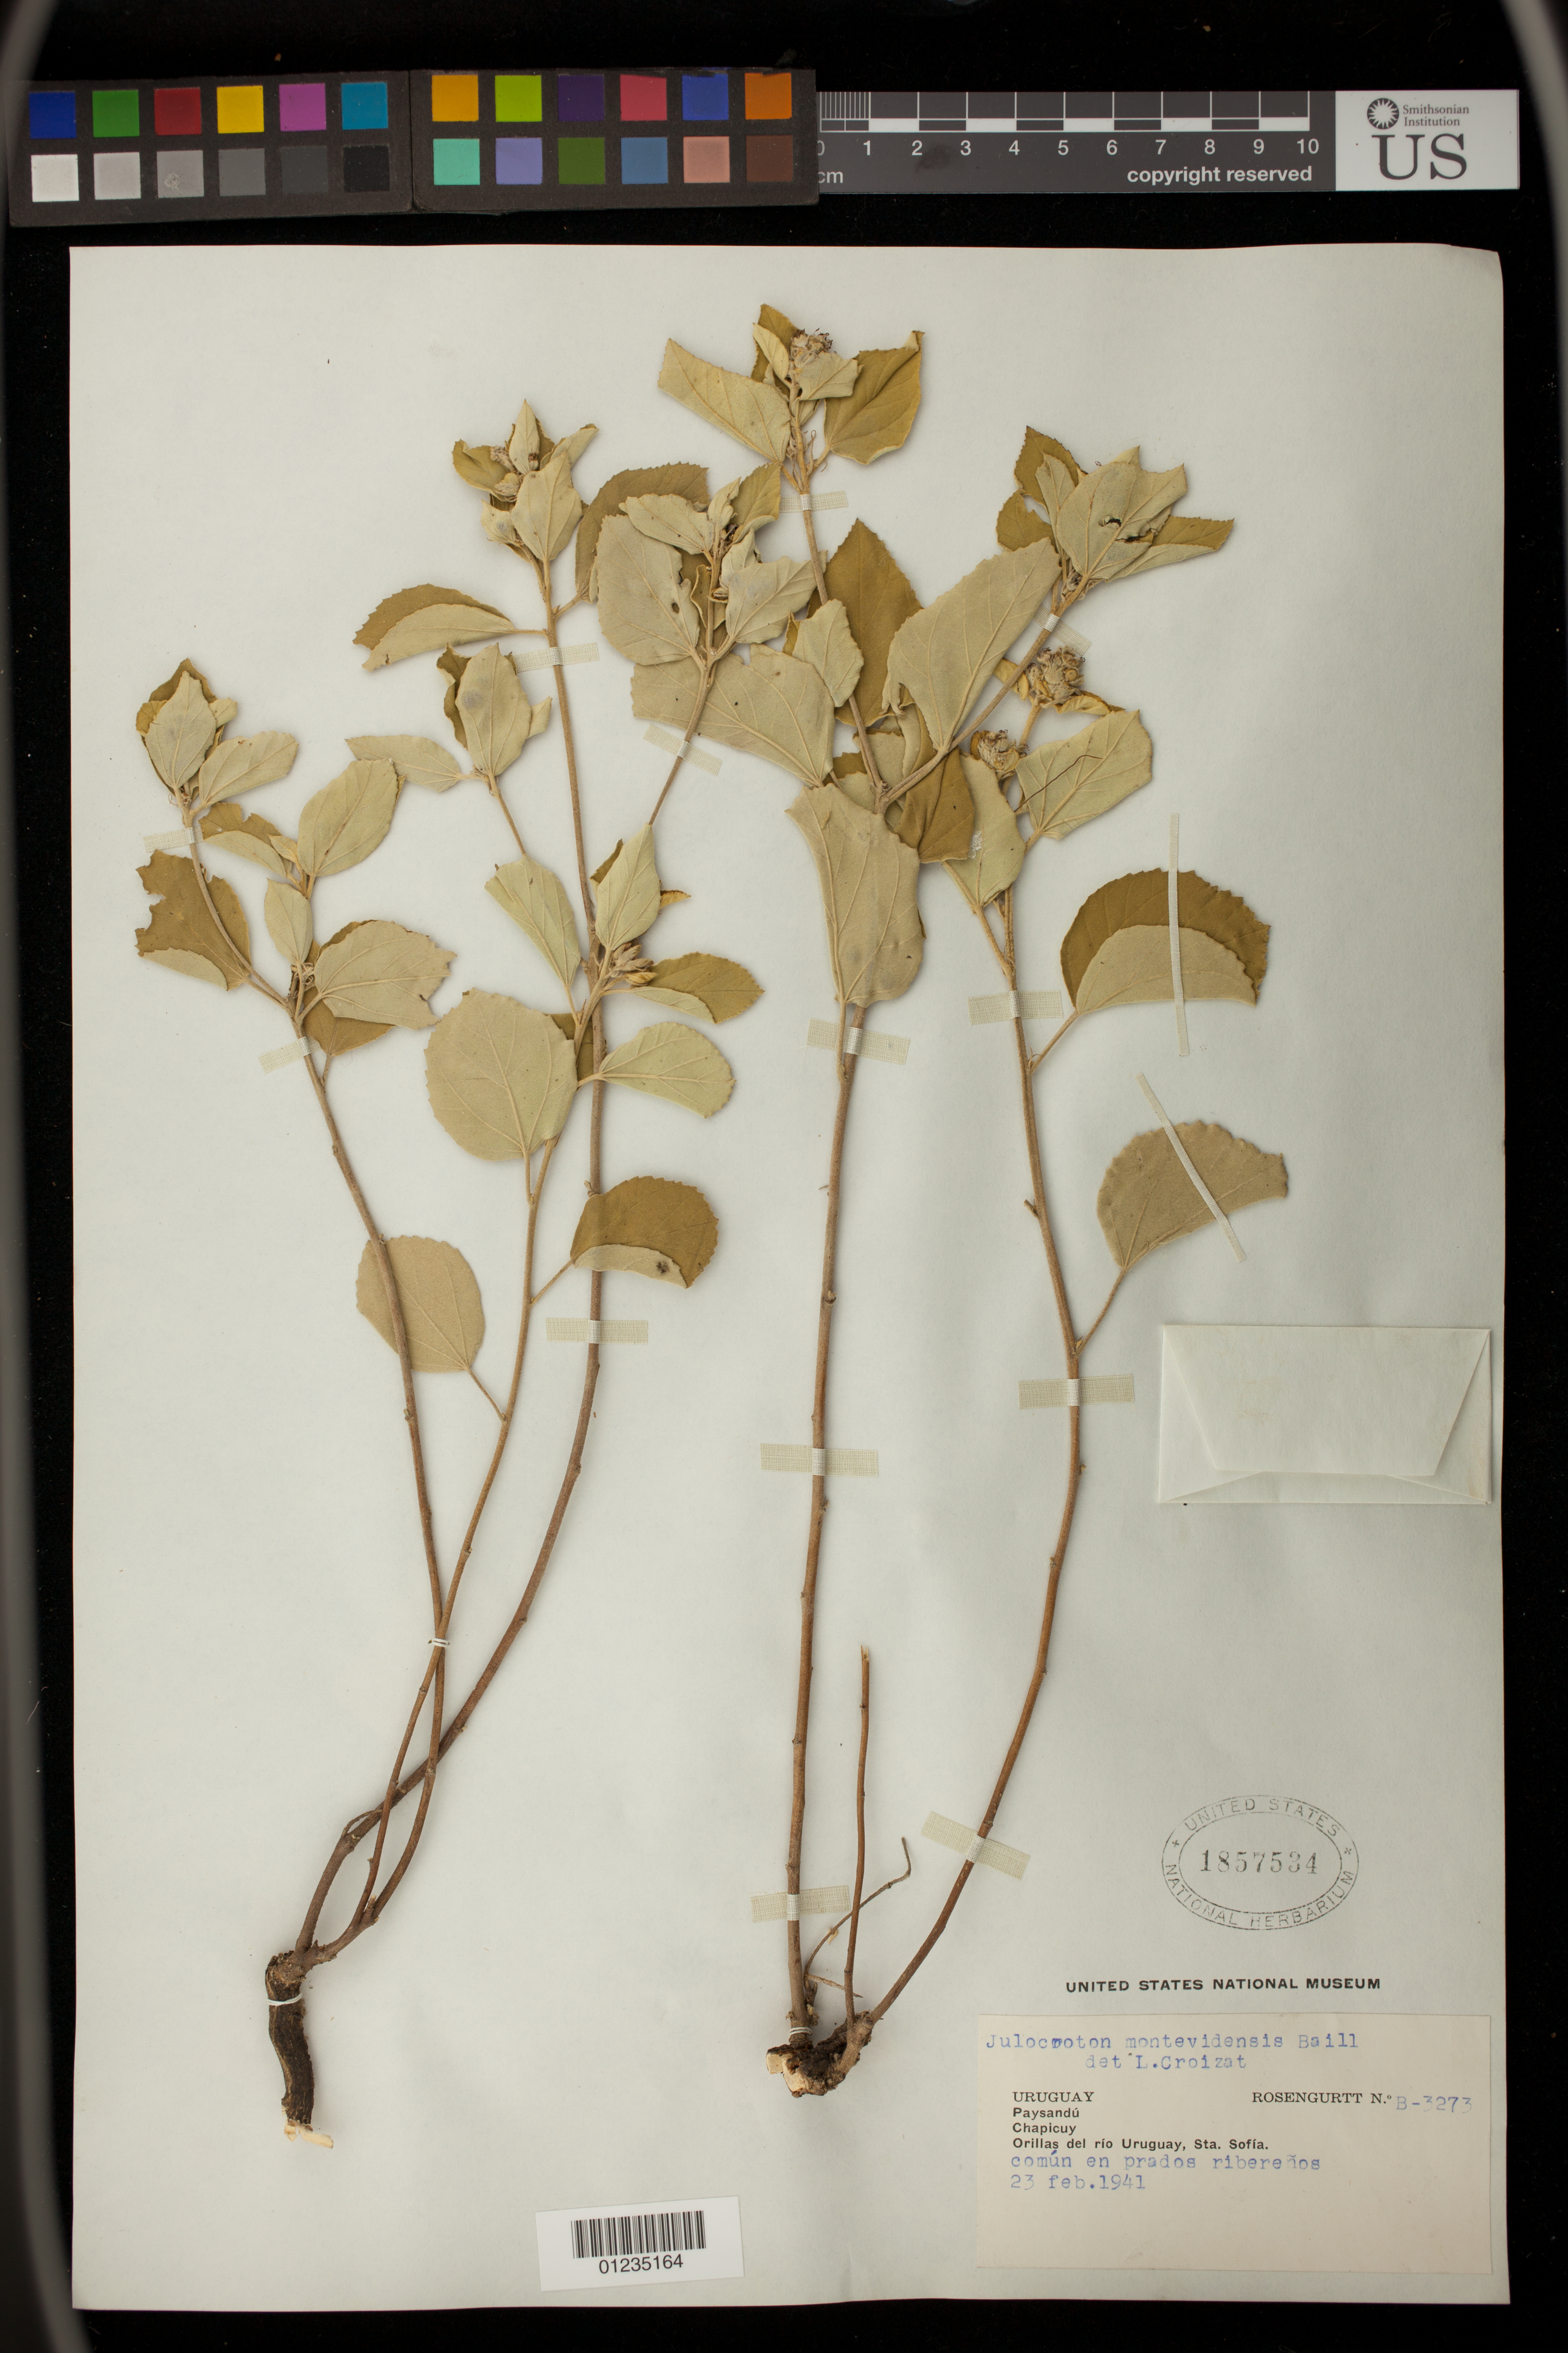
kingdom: Plantae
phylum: Tracheophyta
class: Magnoliopsida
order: Malpighiales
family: Euphorbiaceae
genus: Julocroton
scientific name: Julocroton montevidensis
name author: Klotzsch ex Baill.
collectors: B. Rosengurtt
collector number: B-3273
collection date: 1941-02-23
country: Uruguay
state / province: Paysandu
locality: Paysandu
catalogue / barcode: US 1857534